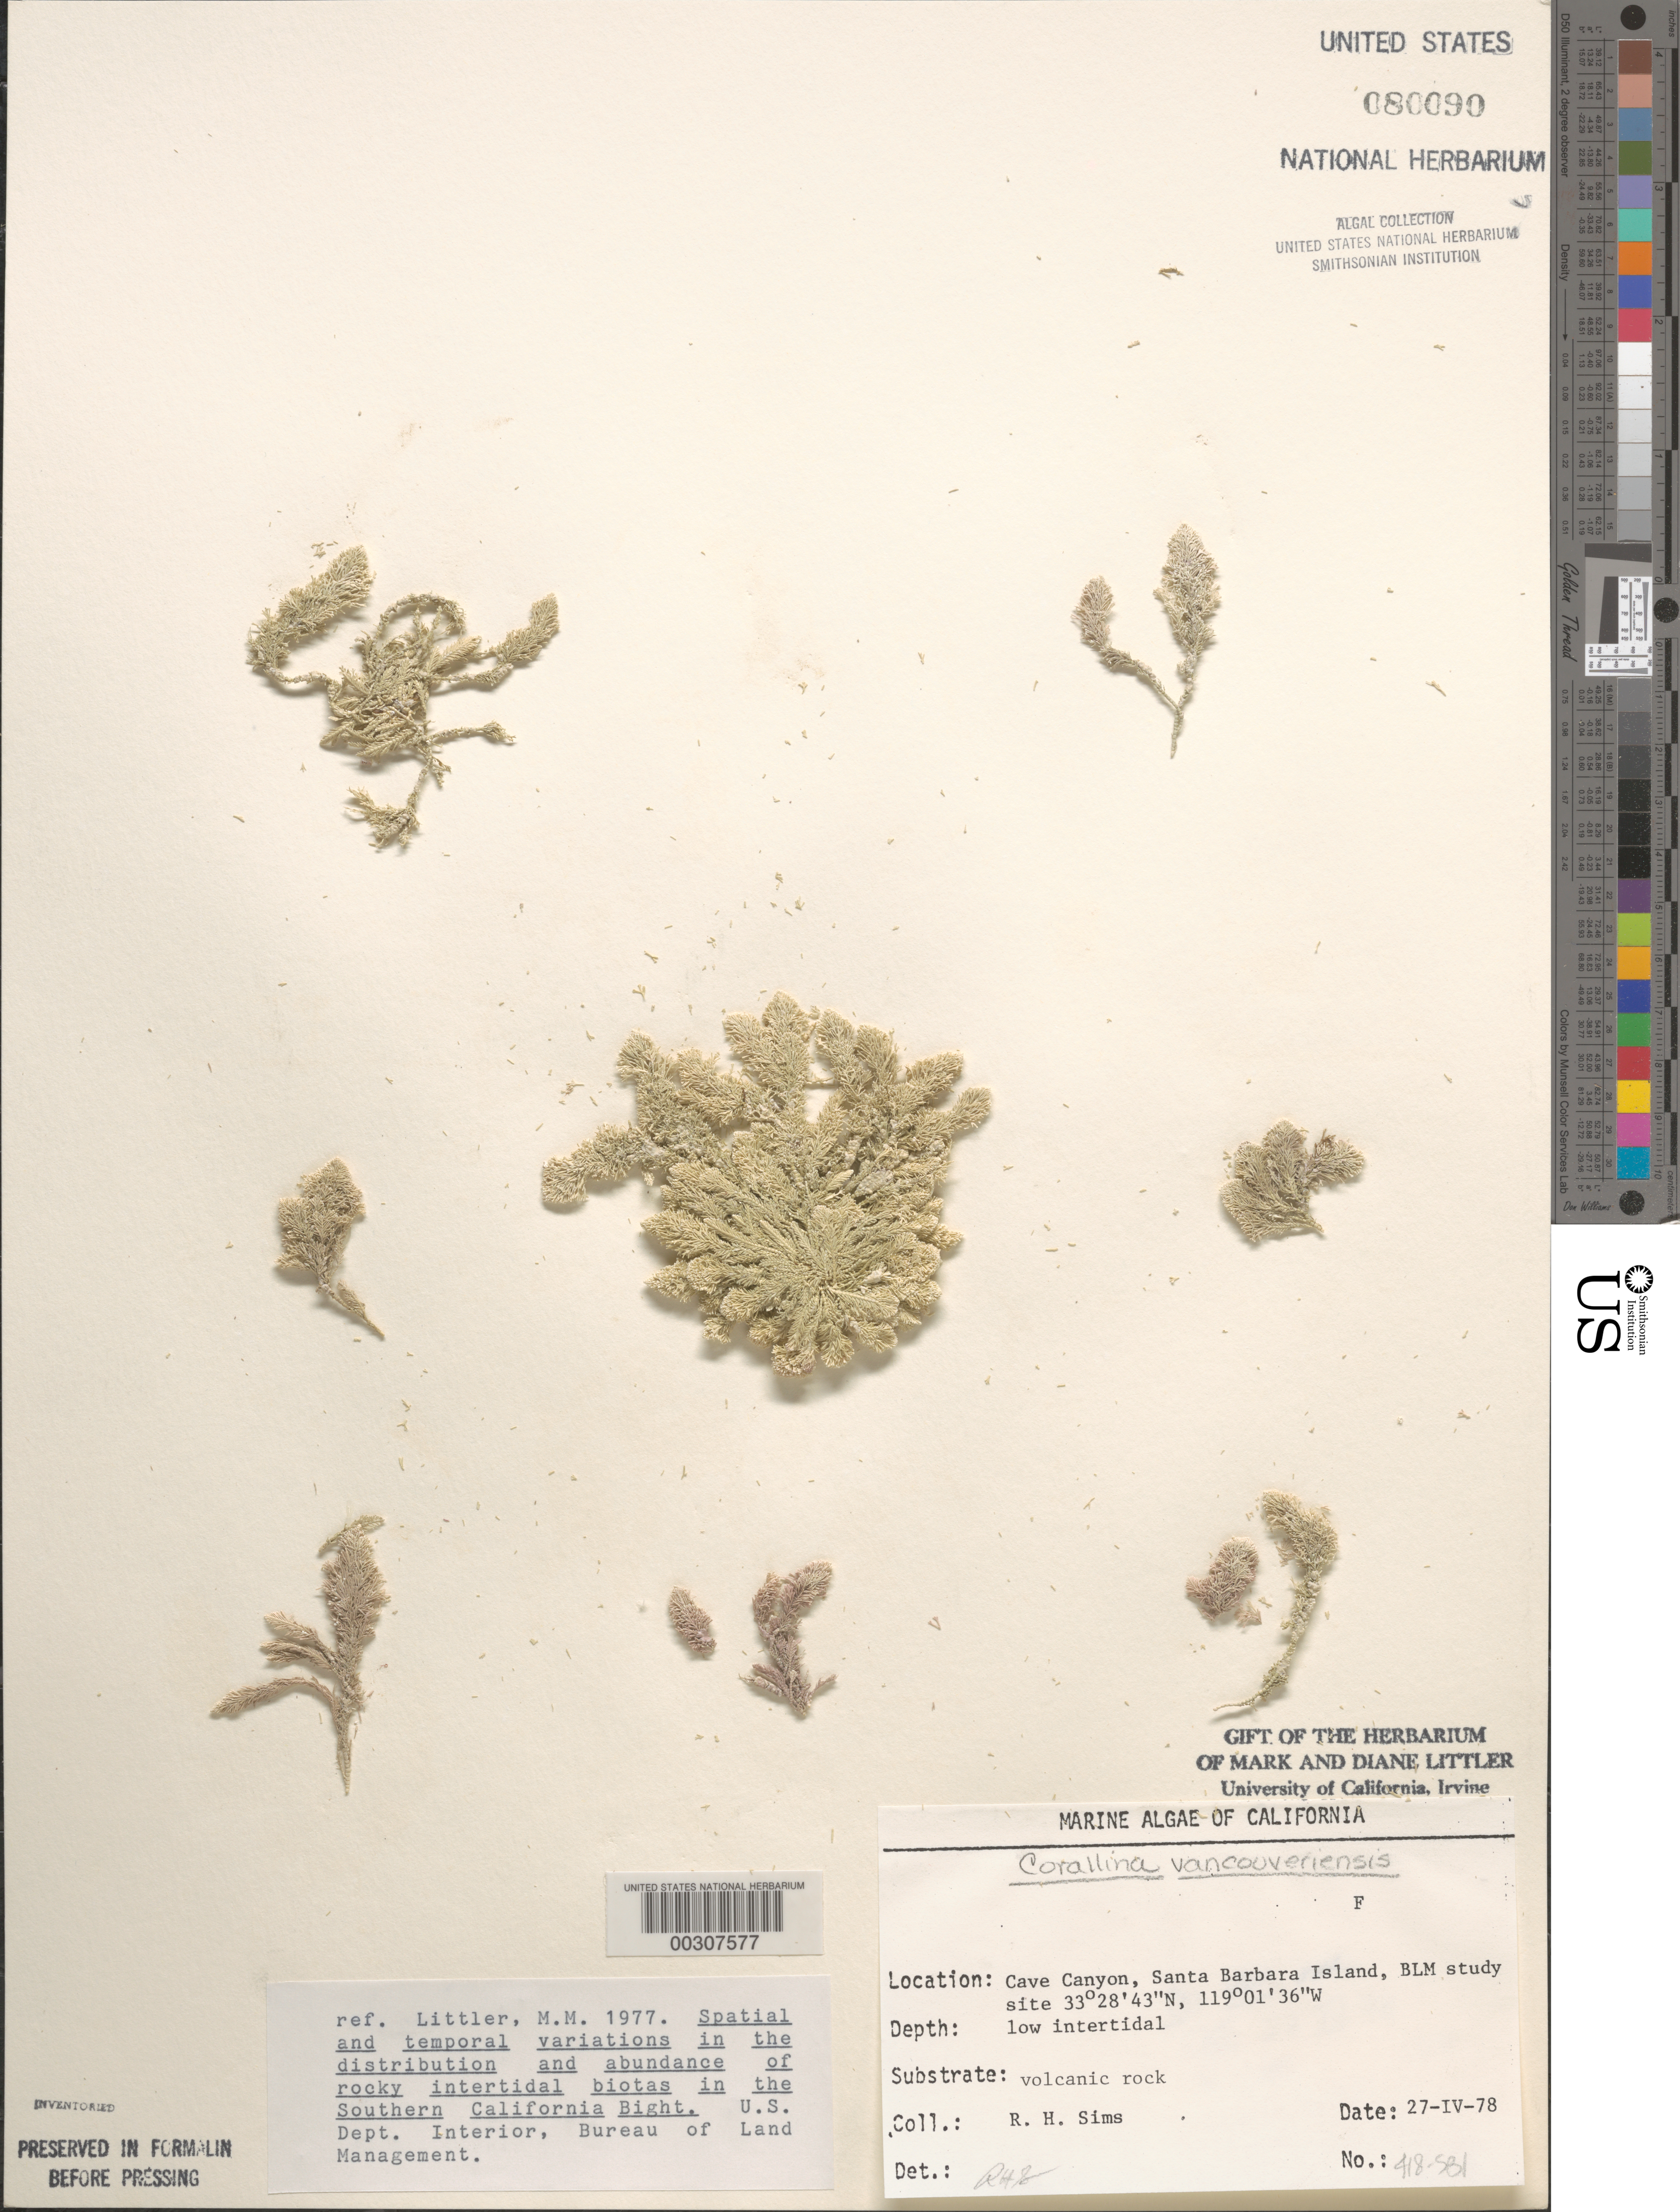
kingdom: Plantae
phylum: Rhodophyta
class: Florideophyceae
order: Corallinales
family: Corallinaceae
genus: Corallina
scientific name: Corallina vancouveriensis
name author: Yendo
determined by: Sims, Robert H.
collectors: R. H. Sims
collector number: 418-SBI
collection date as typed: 27 Apr 1978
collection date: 1978-04-27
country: United States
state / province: California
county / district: Santa Barbara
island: Santa Barbara Island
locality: Cave Canyon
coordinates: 33 28' 43" N, 119 01' 36" W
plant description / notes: BLM-SOCALBIGHT Rocky Intertidal Survey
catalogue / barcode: US 80090